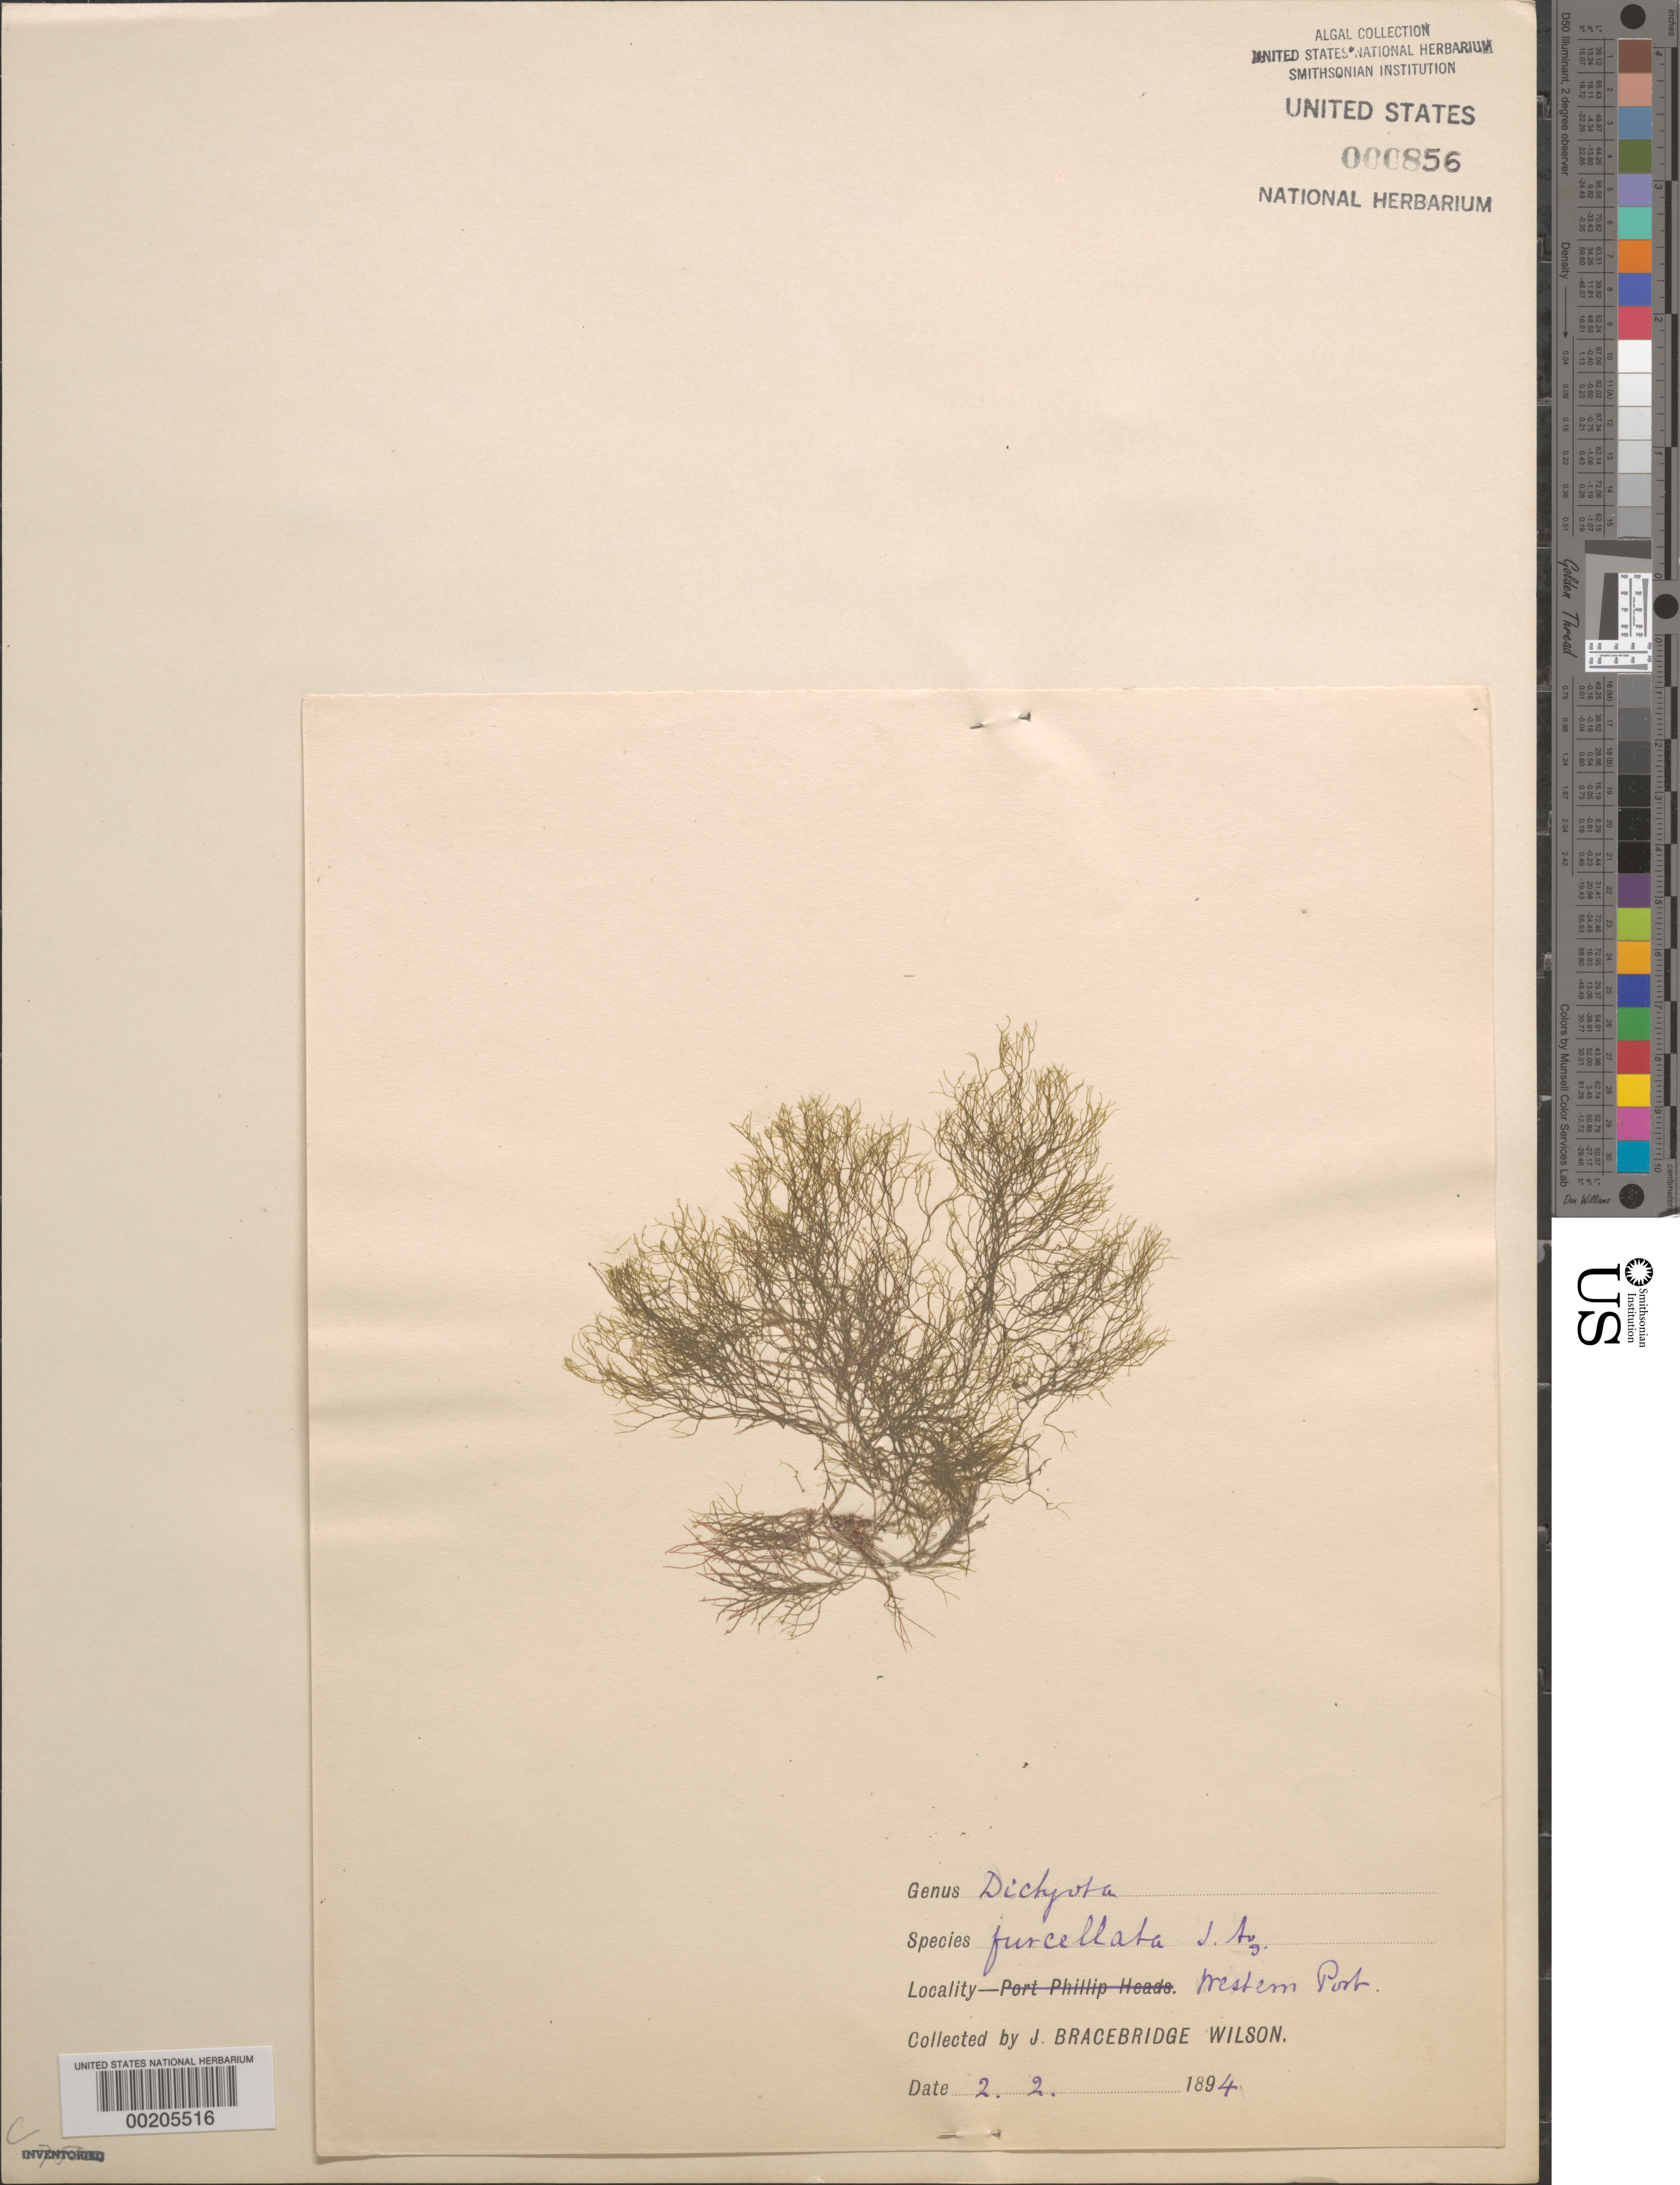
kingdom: Chromista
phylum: Ochrophyta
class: Phaeophyceae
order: Dictyotales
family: Dictyotaceae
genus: Dictyota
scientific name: Dictyota furcellata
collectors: J. B. Wilson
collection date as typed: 02 Feb 1894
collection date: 1894-02-02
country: Australia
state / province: Victoria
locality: Western Port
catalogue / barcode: US 856